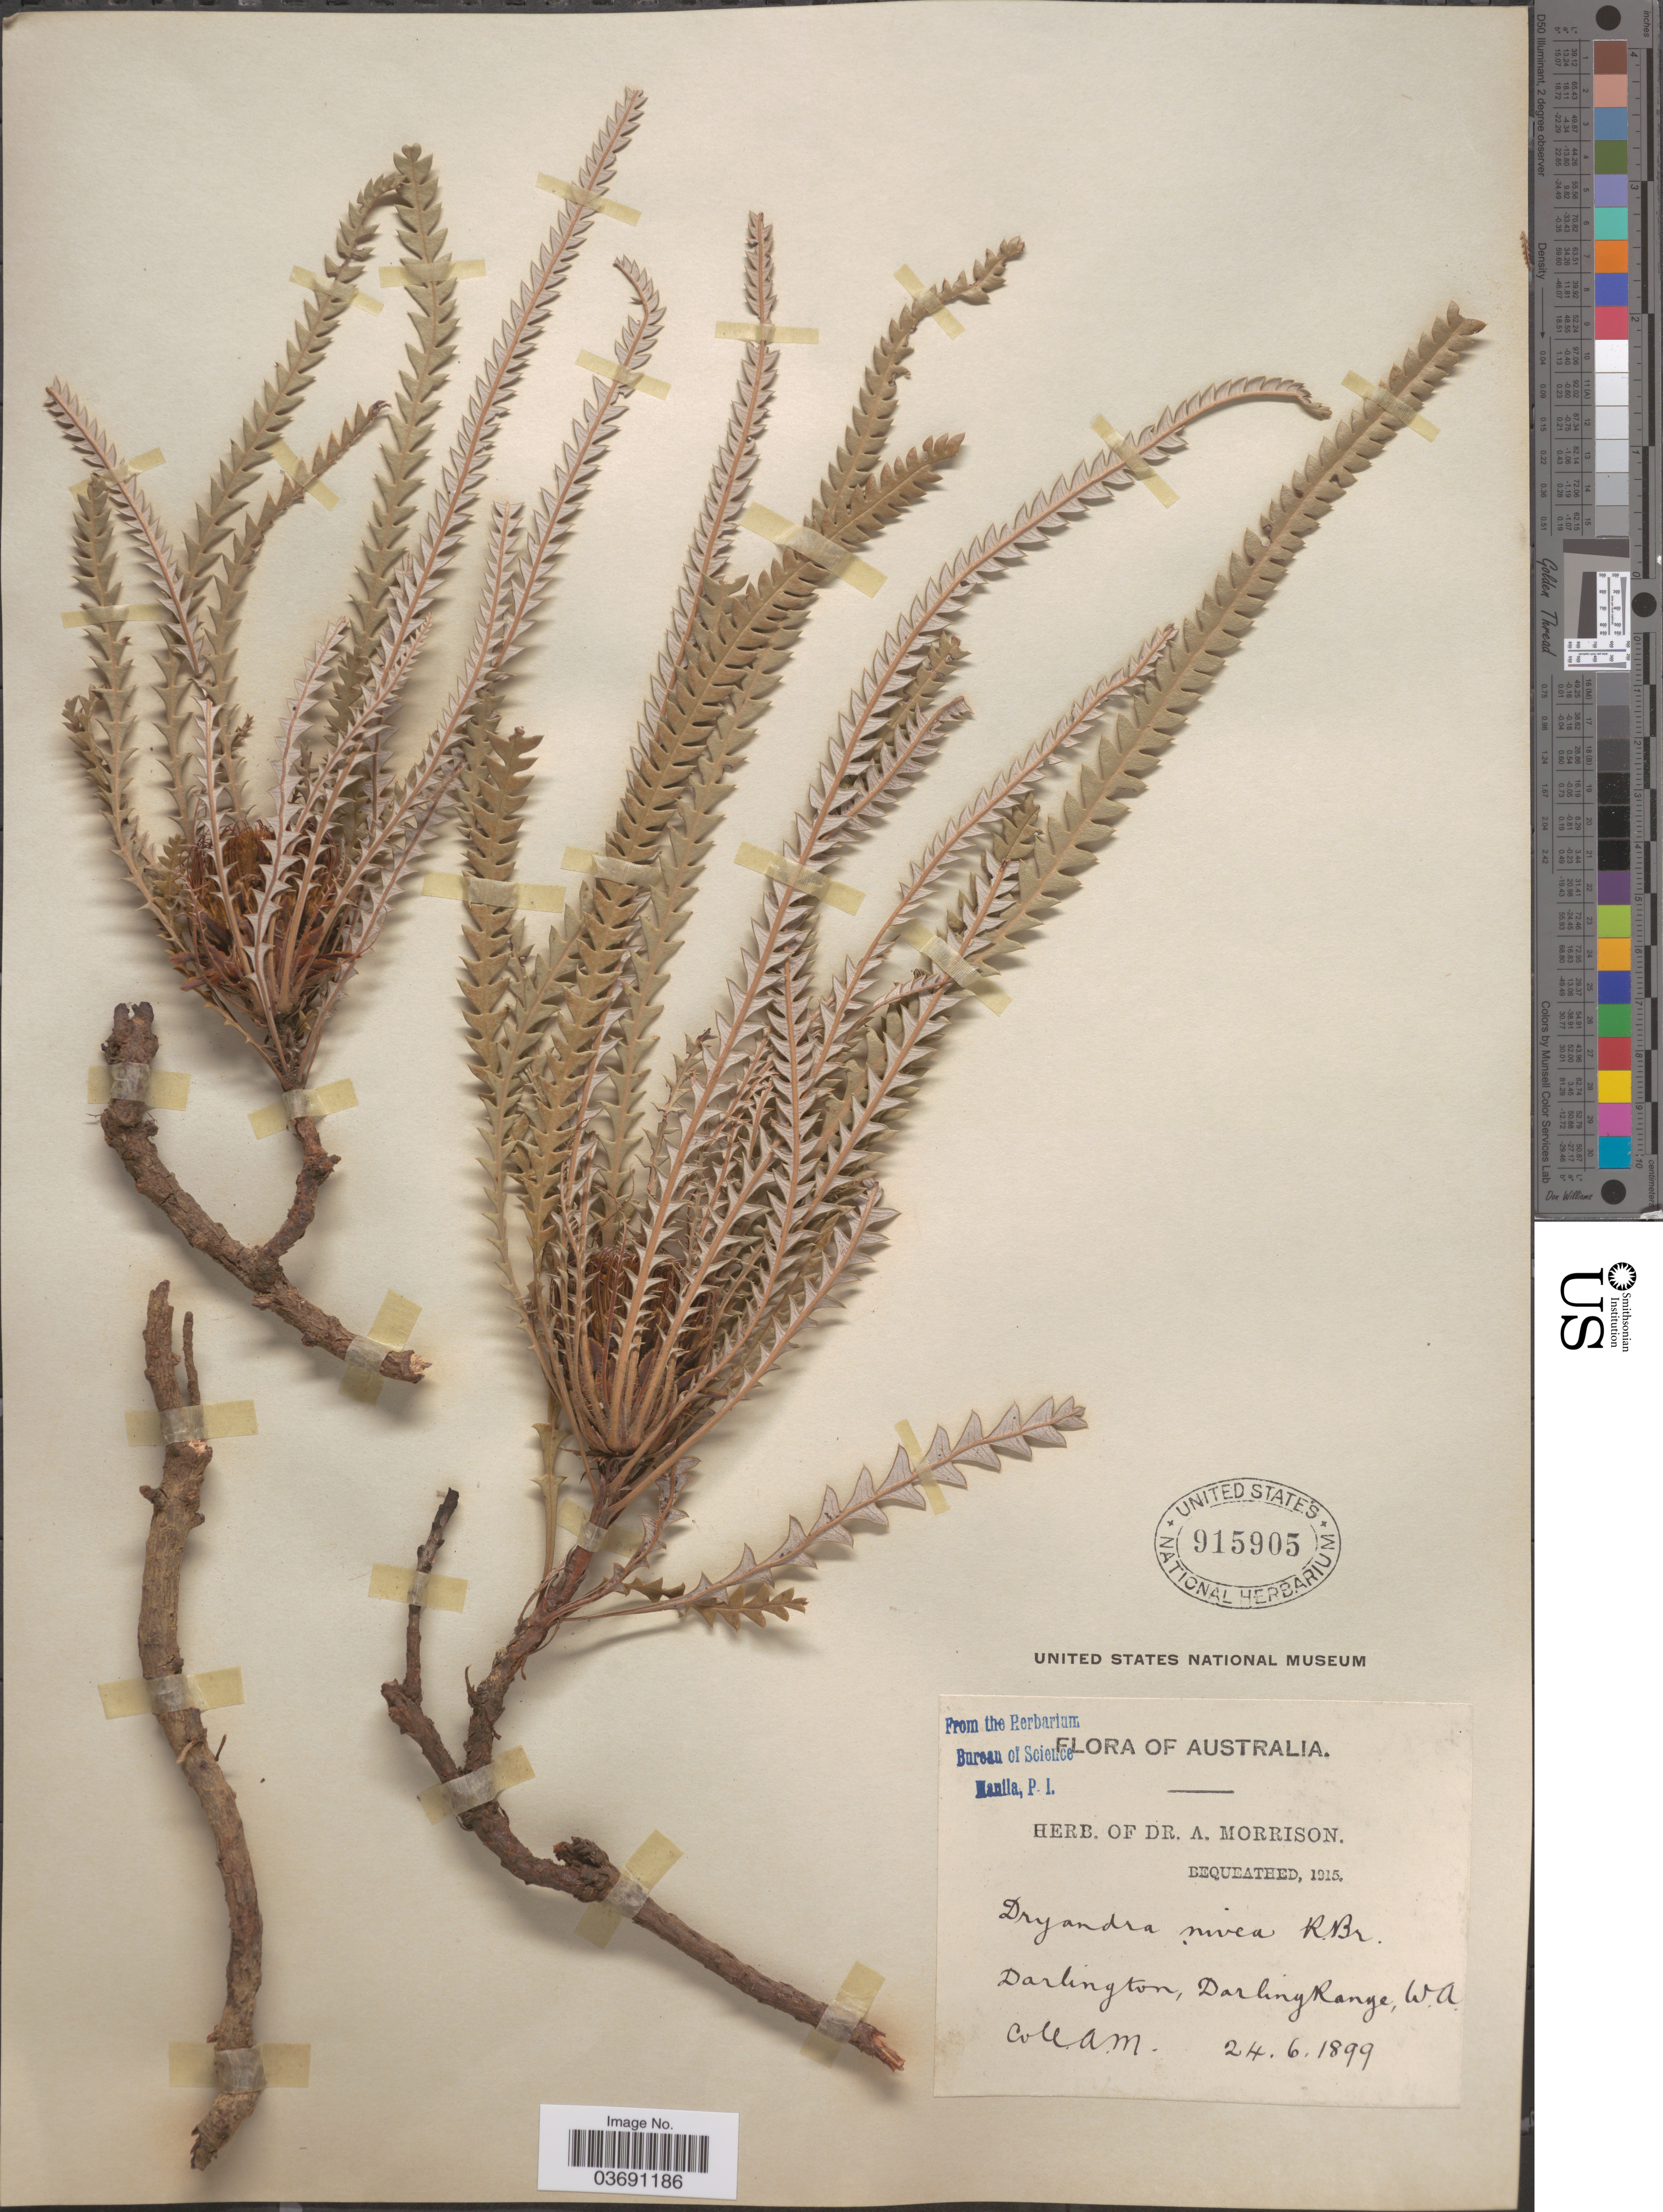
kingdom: Plantae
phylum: Tracheophyta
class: Magnoliopsida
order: Proteales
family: Proteaceae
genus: Dryandra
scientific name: Dryandra nivea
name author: (Labill.) R. Br.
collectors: A. Morrison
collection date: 1899-06-24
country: Australia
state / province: Western Australia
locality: Darlington, Darling Range.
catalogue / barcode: US 915905